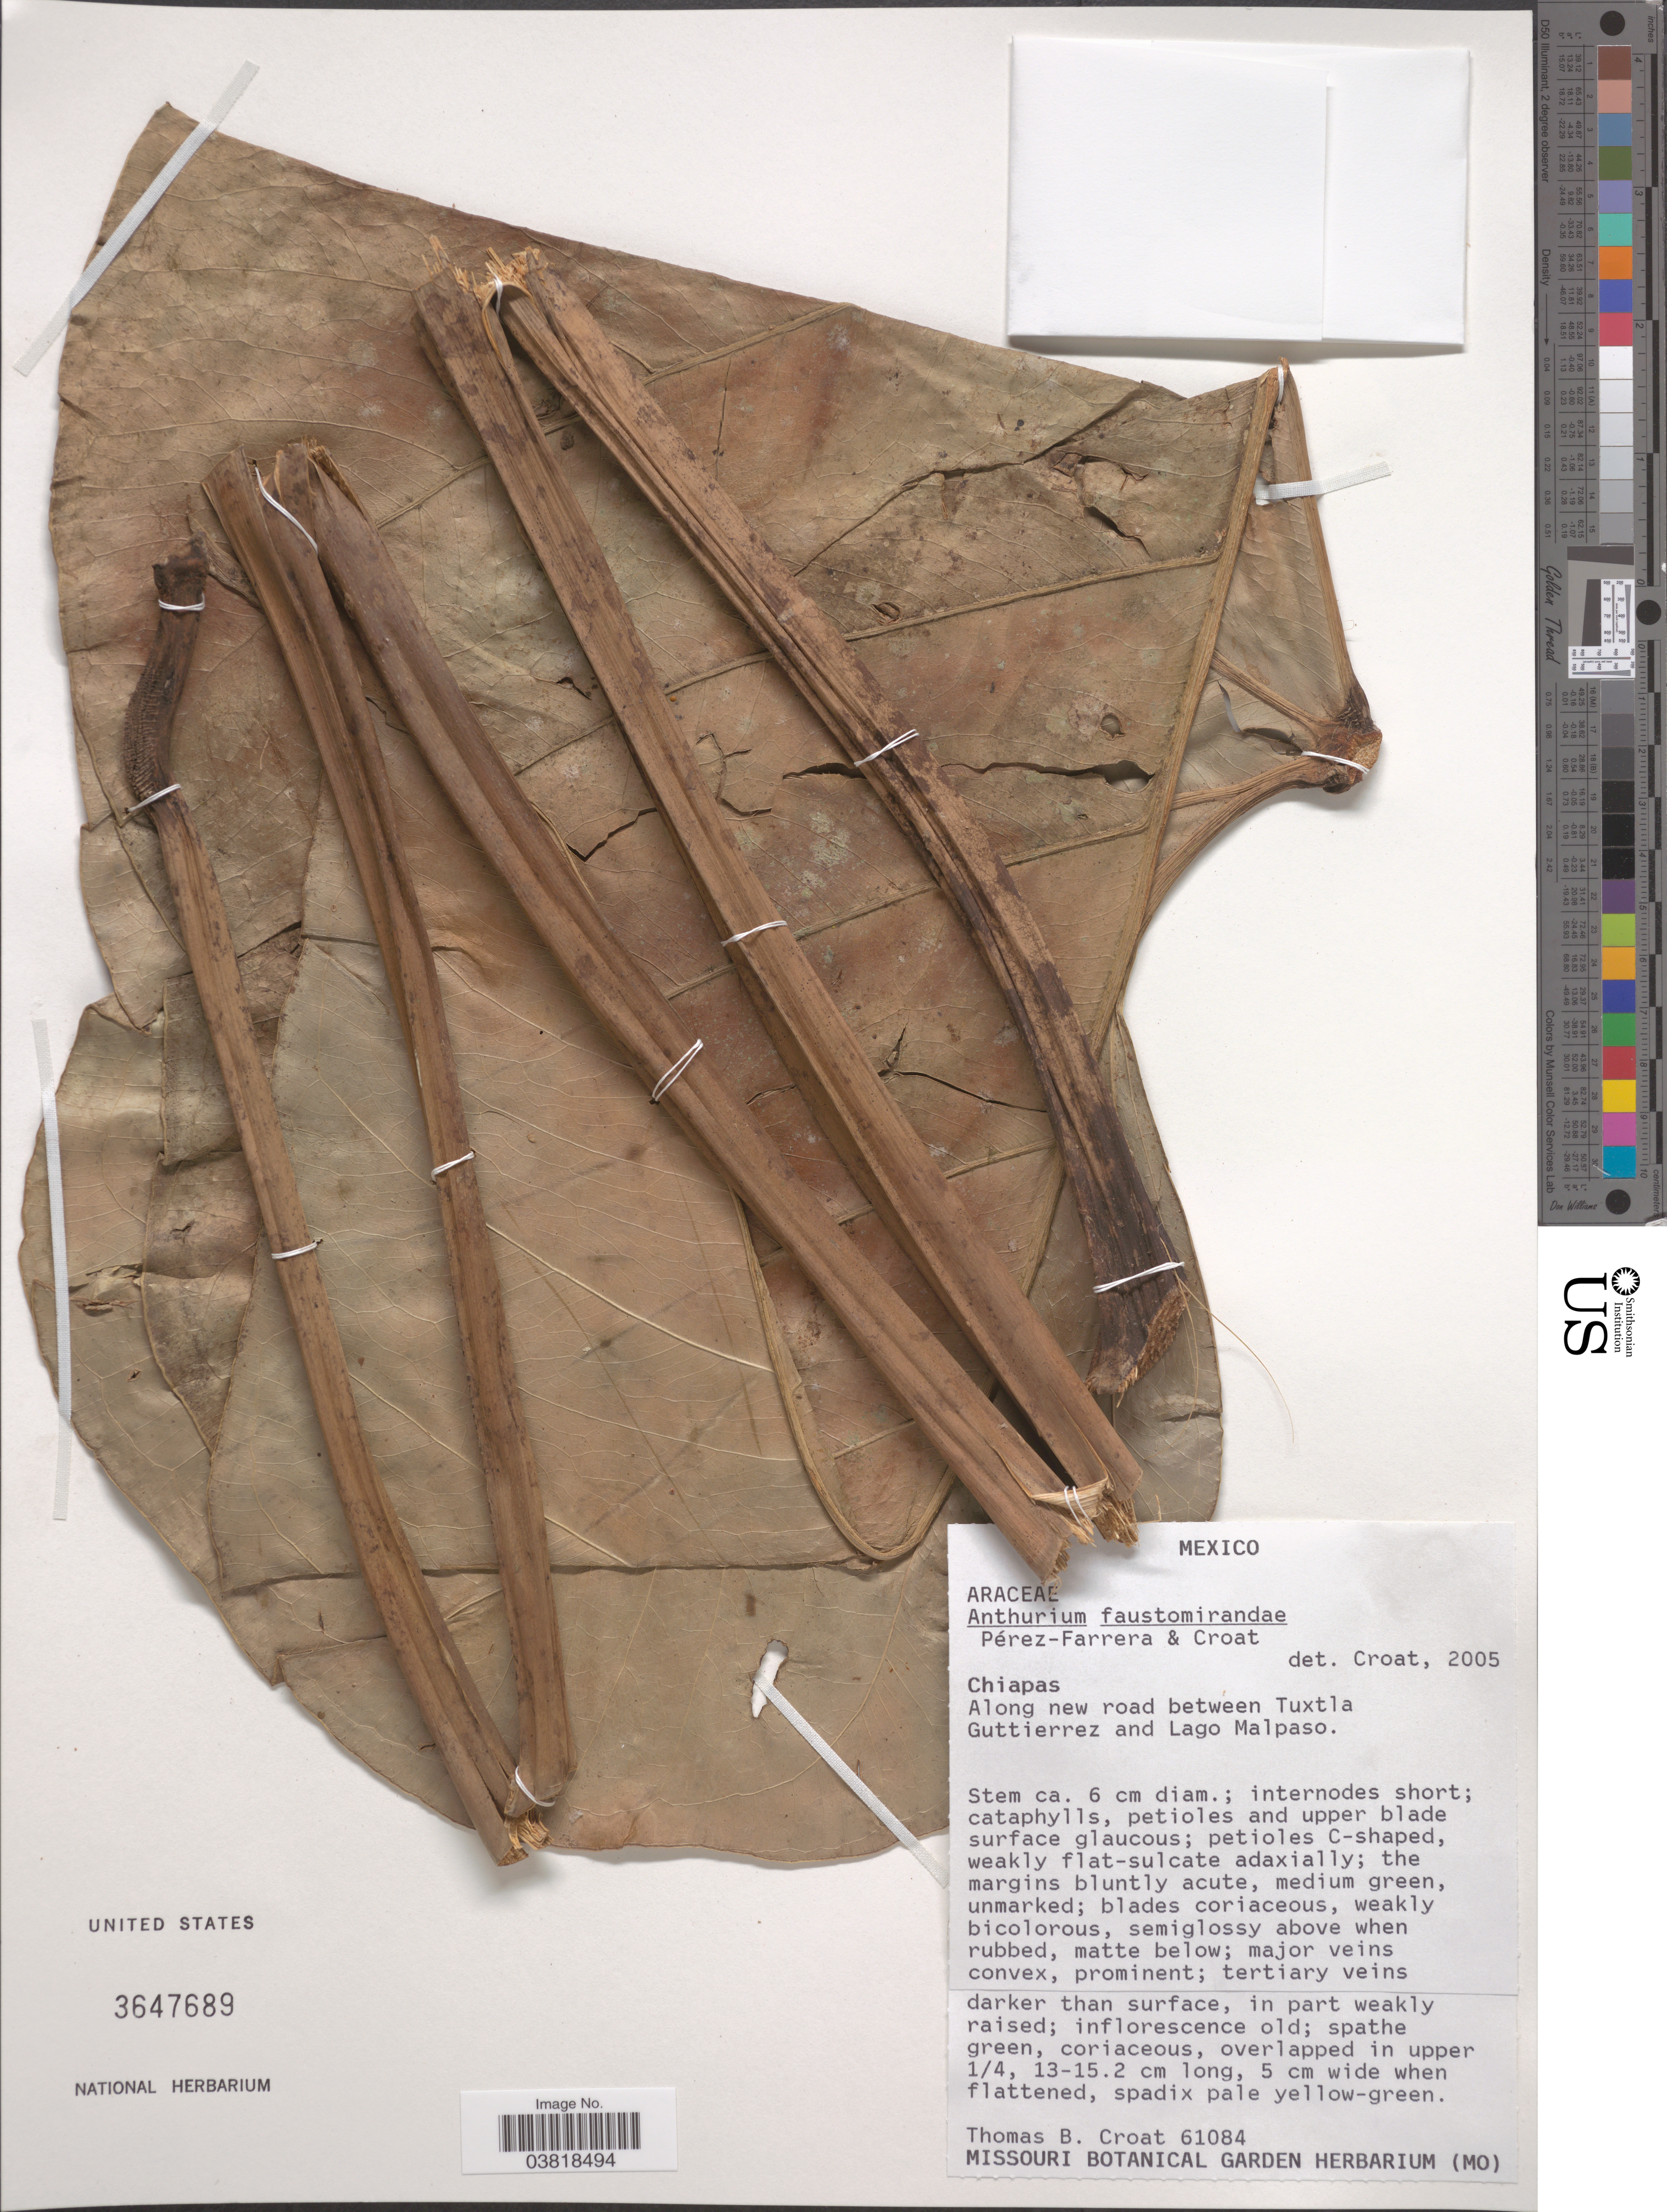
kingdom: Plantae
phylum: Tracheophyta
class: Liliopsida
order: Alismatales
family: Araceae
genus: Anthurium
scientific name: Anthurium faustomirandae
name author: Pérez-Farr. & Croat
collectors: T. B. Croat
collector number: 61084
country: Mexico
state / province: Chiapas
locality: Along new road between Tuxtla Guttierrez and Lago Malpaso.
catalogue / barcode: US 3647689